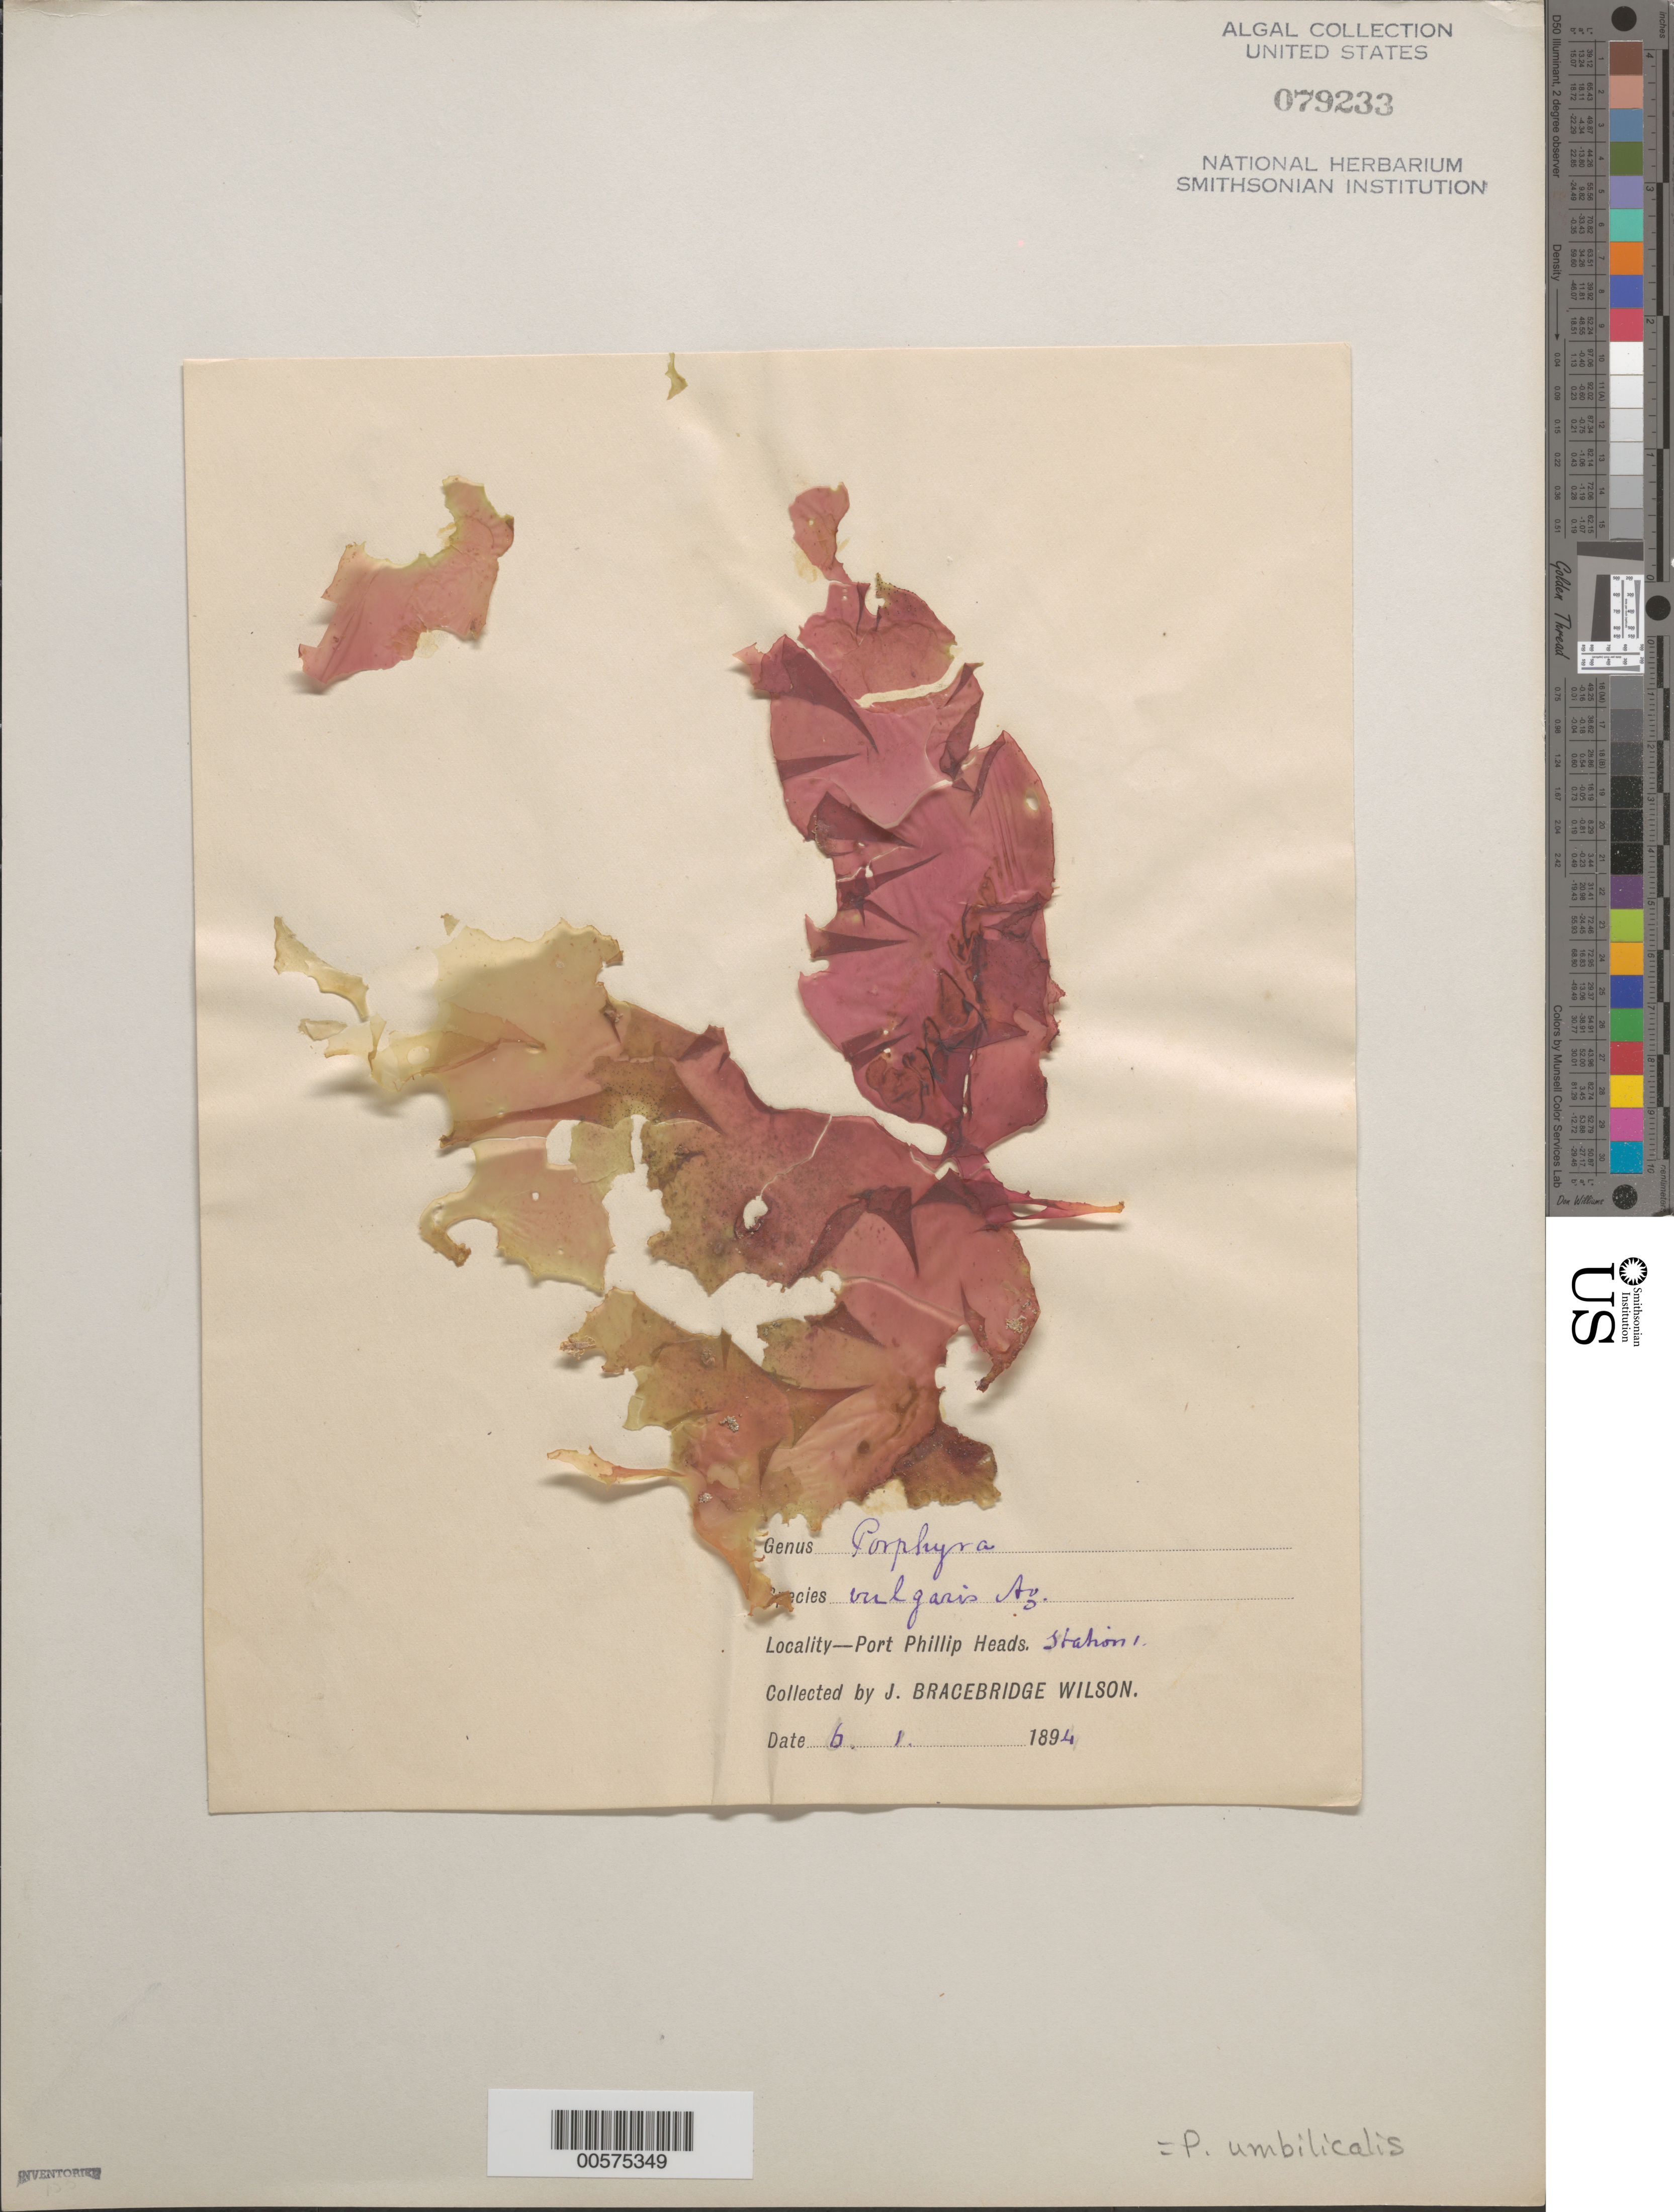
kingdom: Plantae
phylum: Rhodophyta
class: Bangiophyceae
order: Bangiales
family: Bangiaceae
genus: Porphyra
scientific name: Porphyra umbilicalis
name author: Kütz.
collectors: J. B. Wilson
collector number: Station 1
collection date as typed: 06 Jan 1894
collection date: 1894-01-06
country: Australia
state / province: Victoria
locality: Port Phillip Heads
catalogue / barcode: US 79233